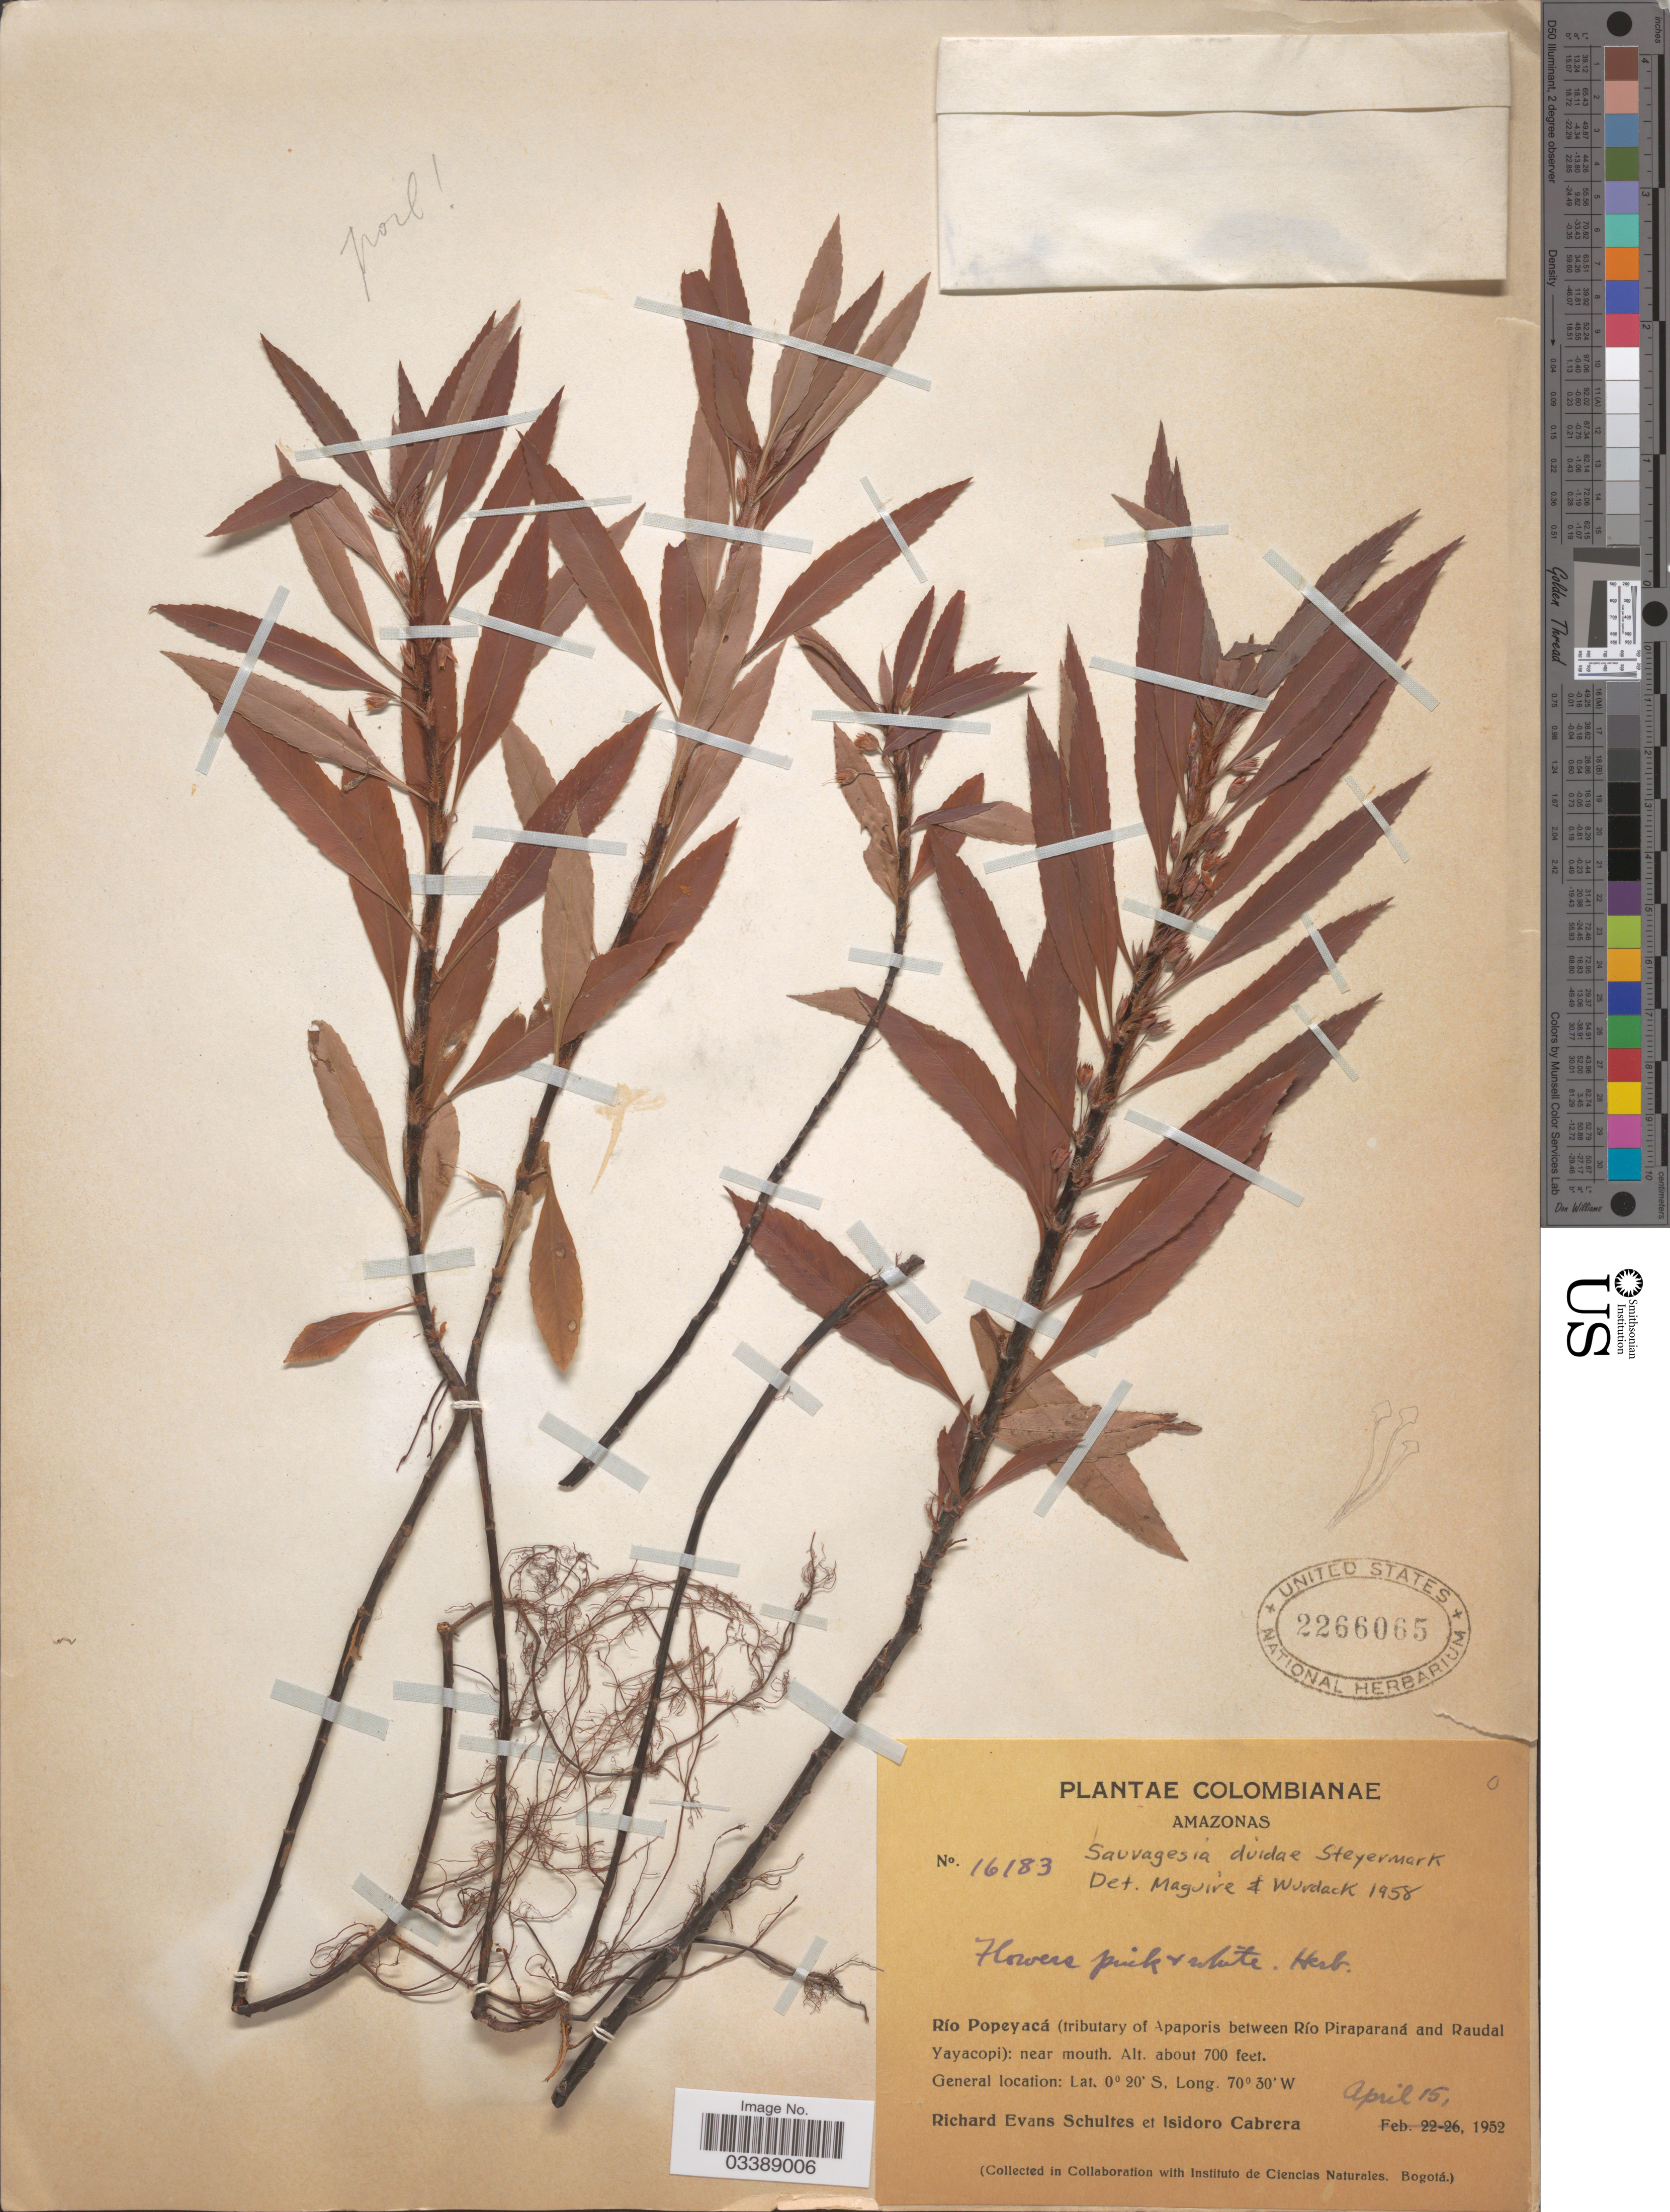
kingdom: Plantae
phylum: Tracheophyta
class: Magnoliopsida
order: Malpighiales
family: Ochnaceae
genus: Sauvagesia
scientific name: Sauvagesia duidae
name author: Steyerm.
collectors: R. E. Schultes & I. Cabrera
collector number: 16183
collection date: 1952-04-15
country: Colombia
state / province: Amazônas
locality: Río Popeyacá (tributary of Apaporis between Río Piraparaná and Raudal Yayacopi): near mouth.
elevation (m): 213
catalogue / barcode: US 2266065